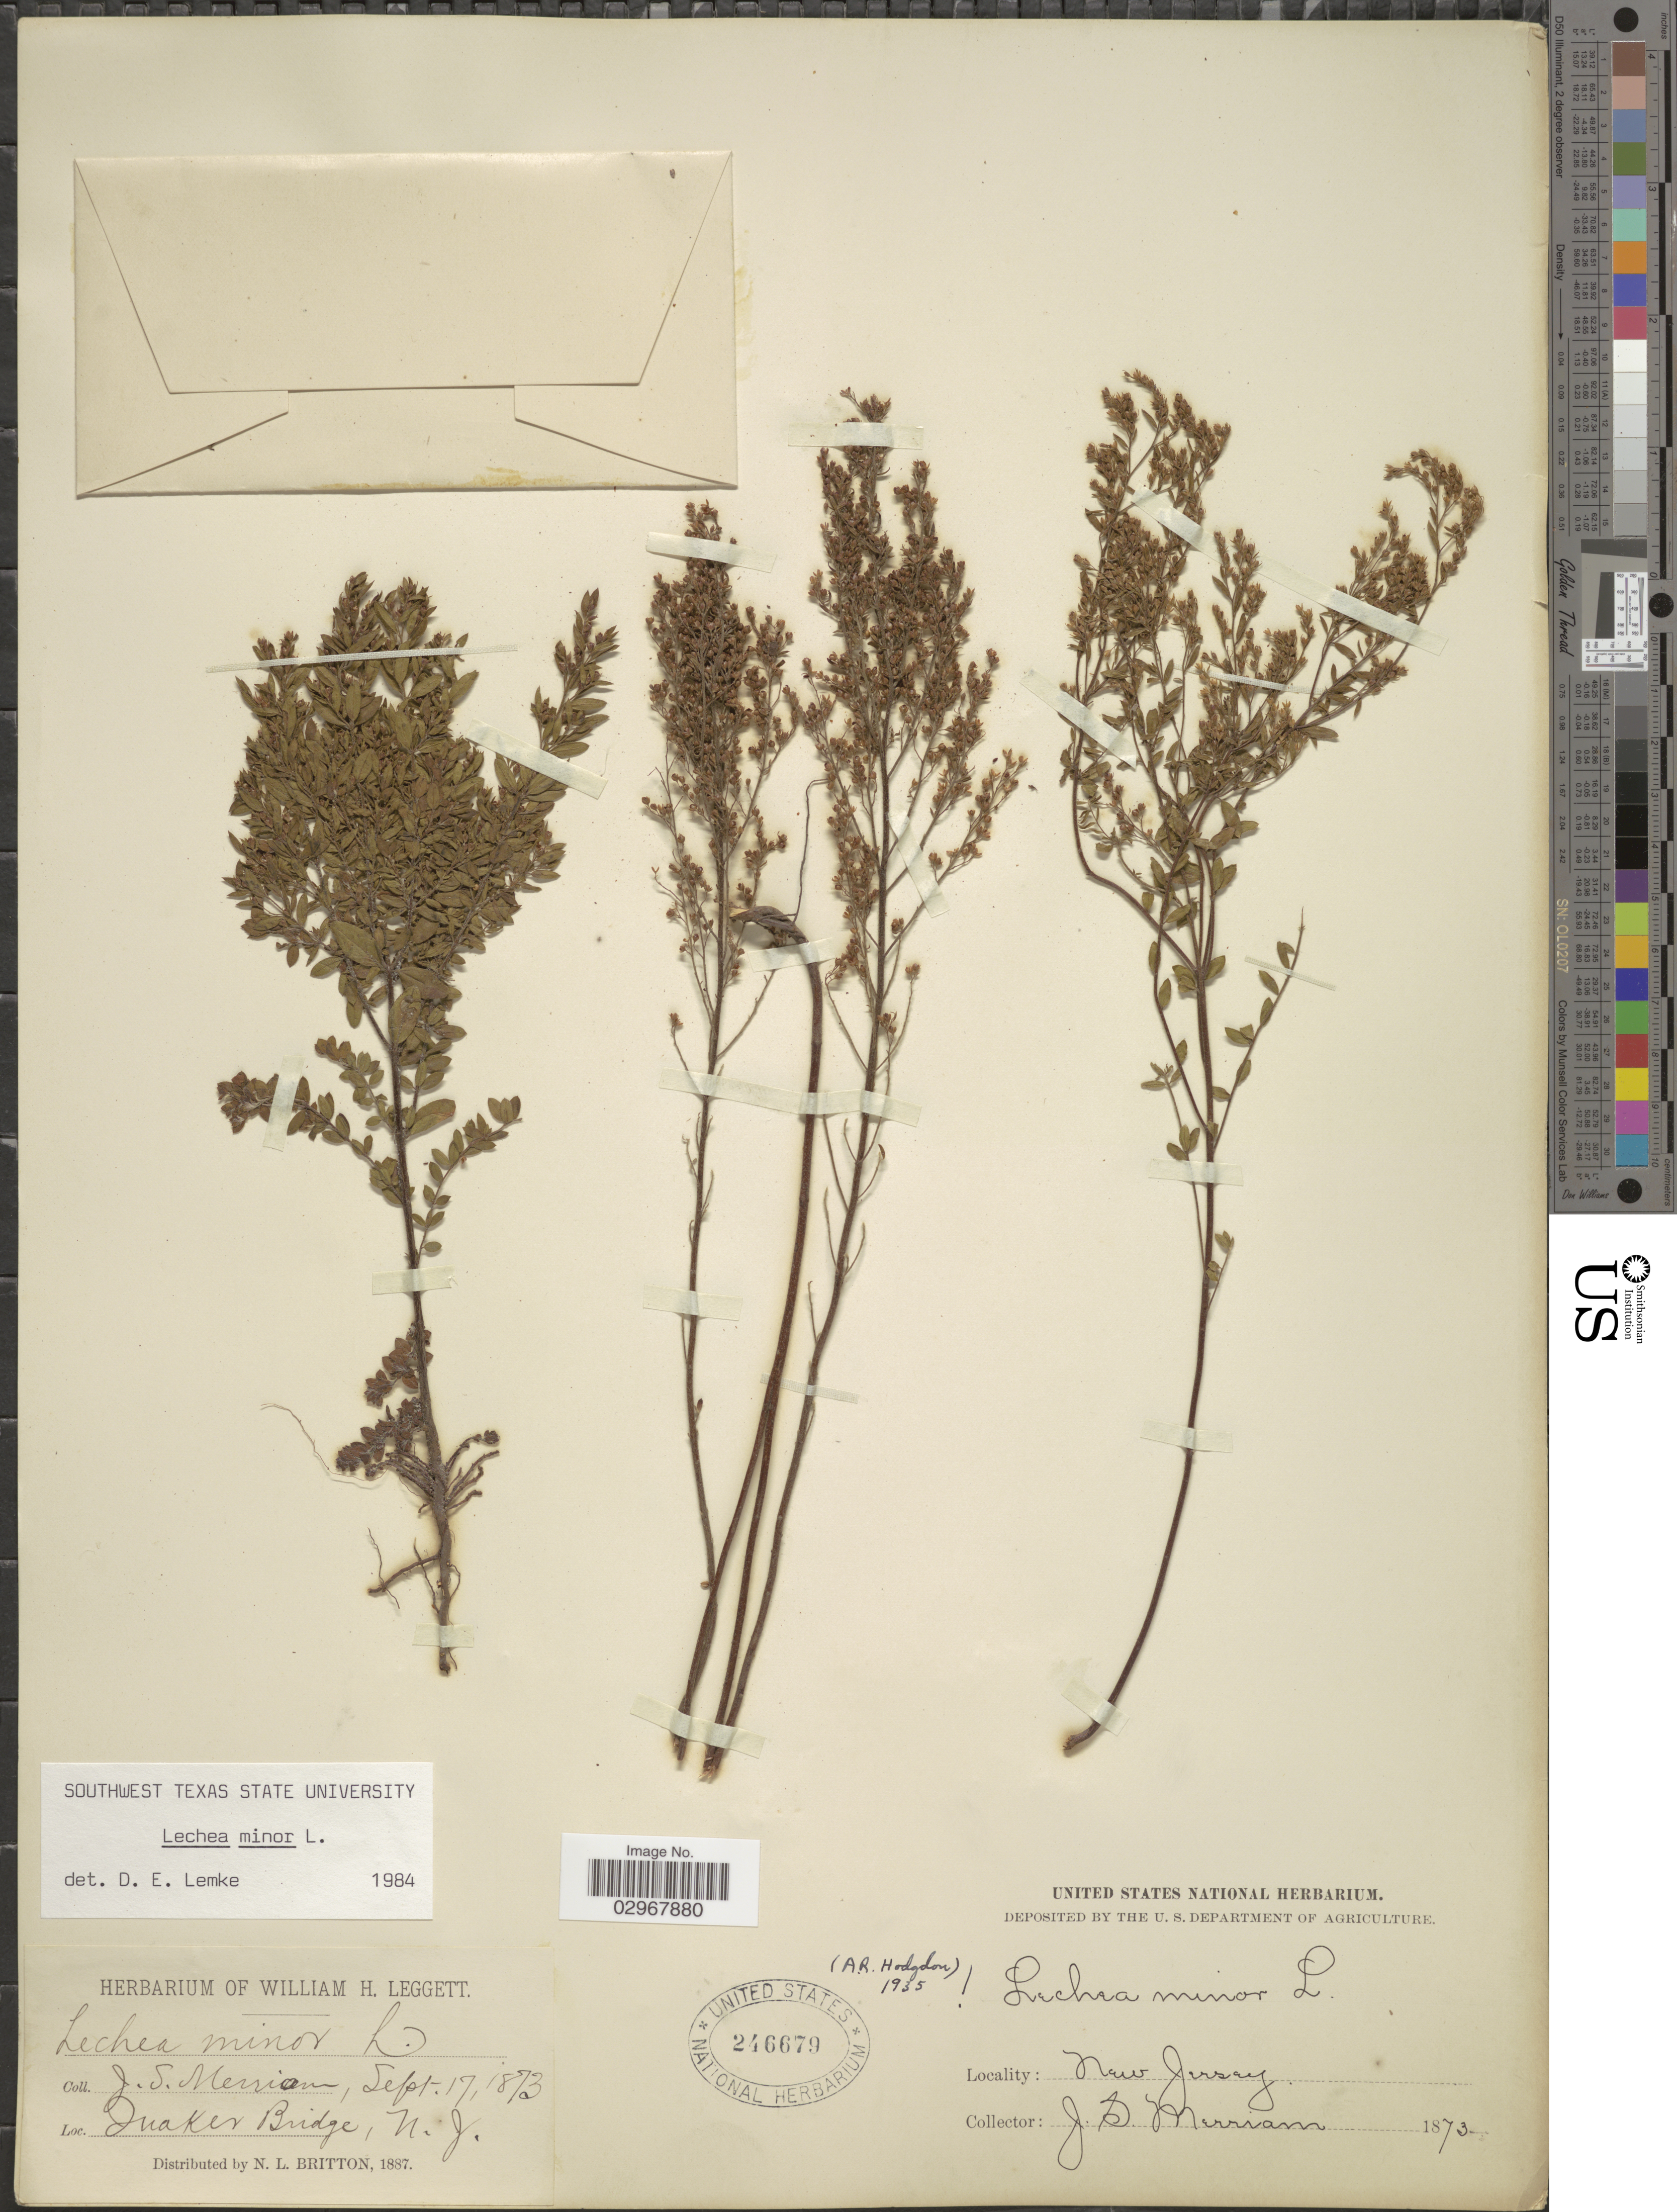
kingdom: Plantae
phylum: Tracheophyta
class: Magnoliopsida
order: Malvales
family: Cistaceae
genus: Lechea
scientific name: Lechea minor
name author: L.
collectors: J. Merriam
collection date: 1873-09-17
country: United States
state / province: New Jersey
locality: Quaker Bridge.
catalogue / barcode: US 246679